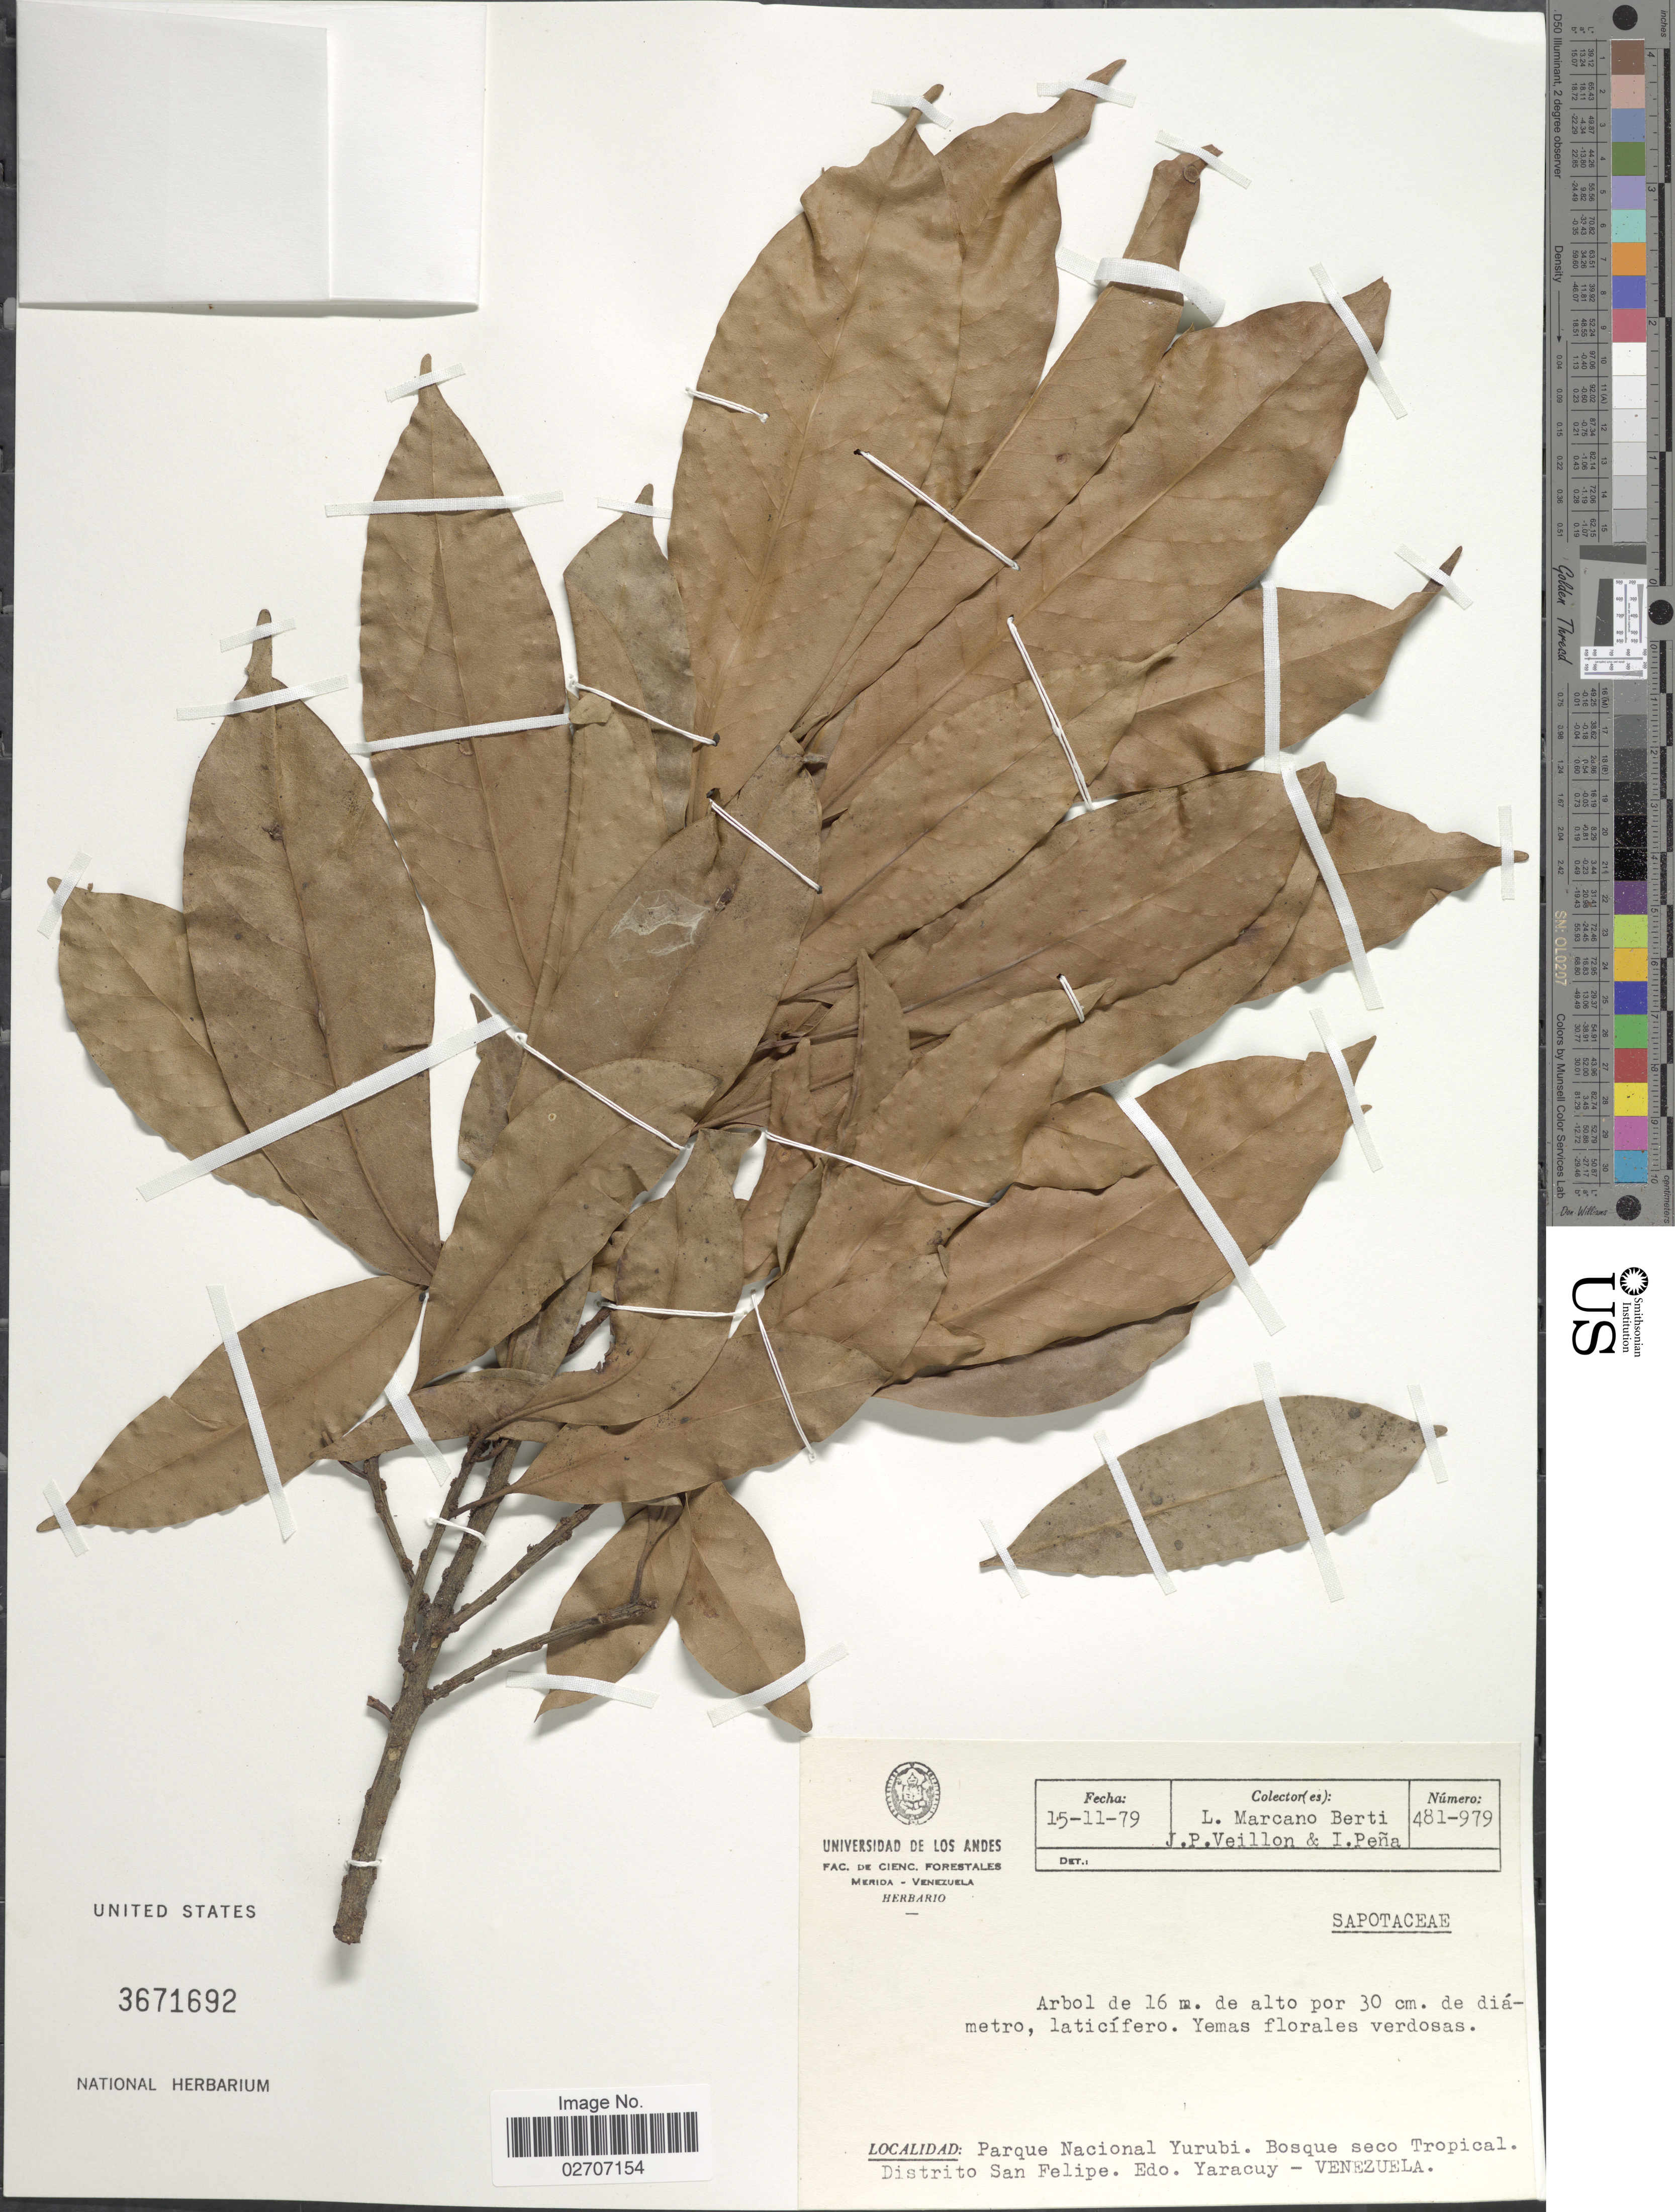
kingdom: Plantae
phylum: Tracheophyta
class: Magnoliopsida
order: Ericales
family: Sapotaceae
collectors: L. Marcano-Berti & J. Veillon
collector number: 481-979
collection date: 1979-11-15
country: Venezuela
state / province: Yaracuy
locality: Parque Nacional Yurubi. Bosque seco Tropical. Distrito San Felipe. Edo. Yaracuy- Venezuela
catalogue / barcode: US 3671692